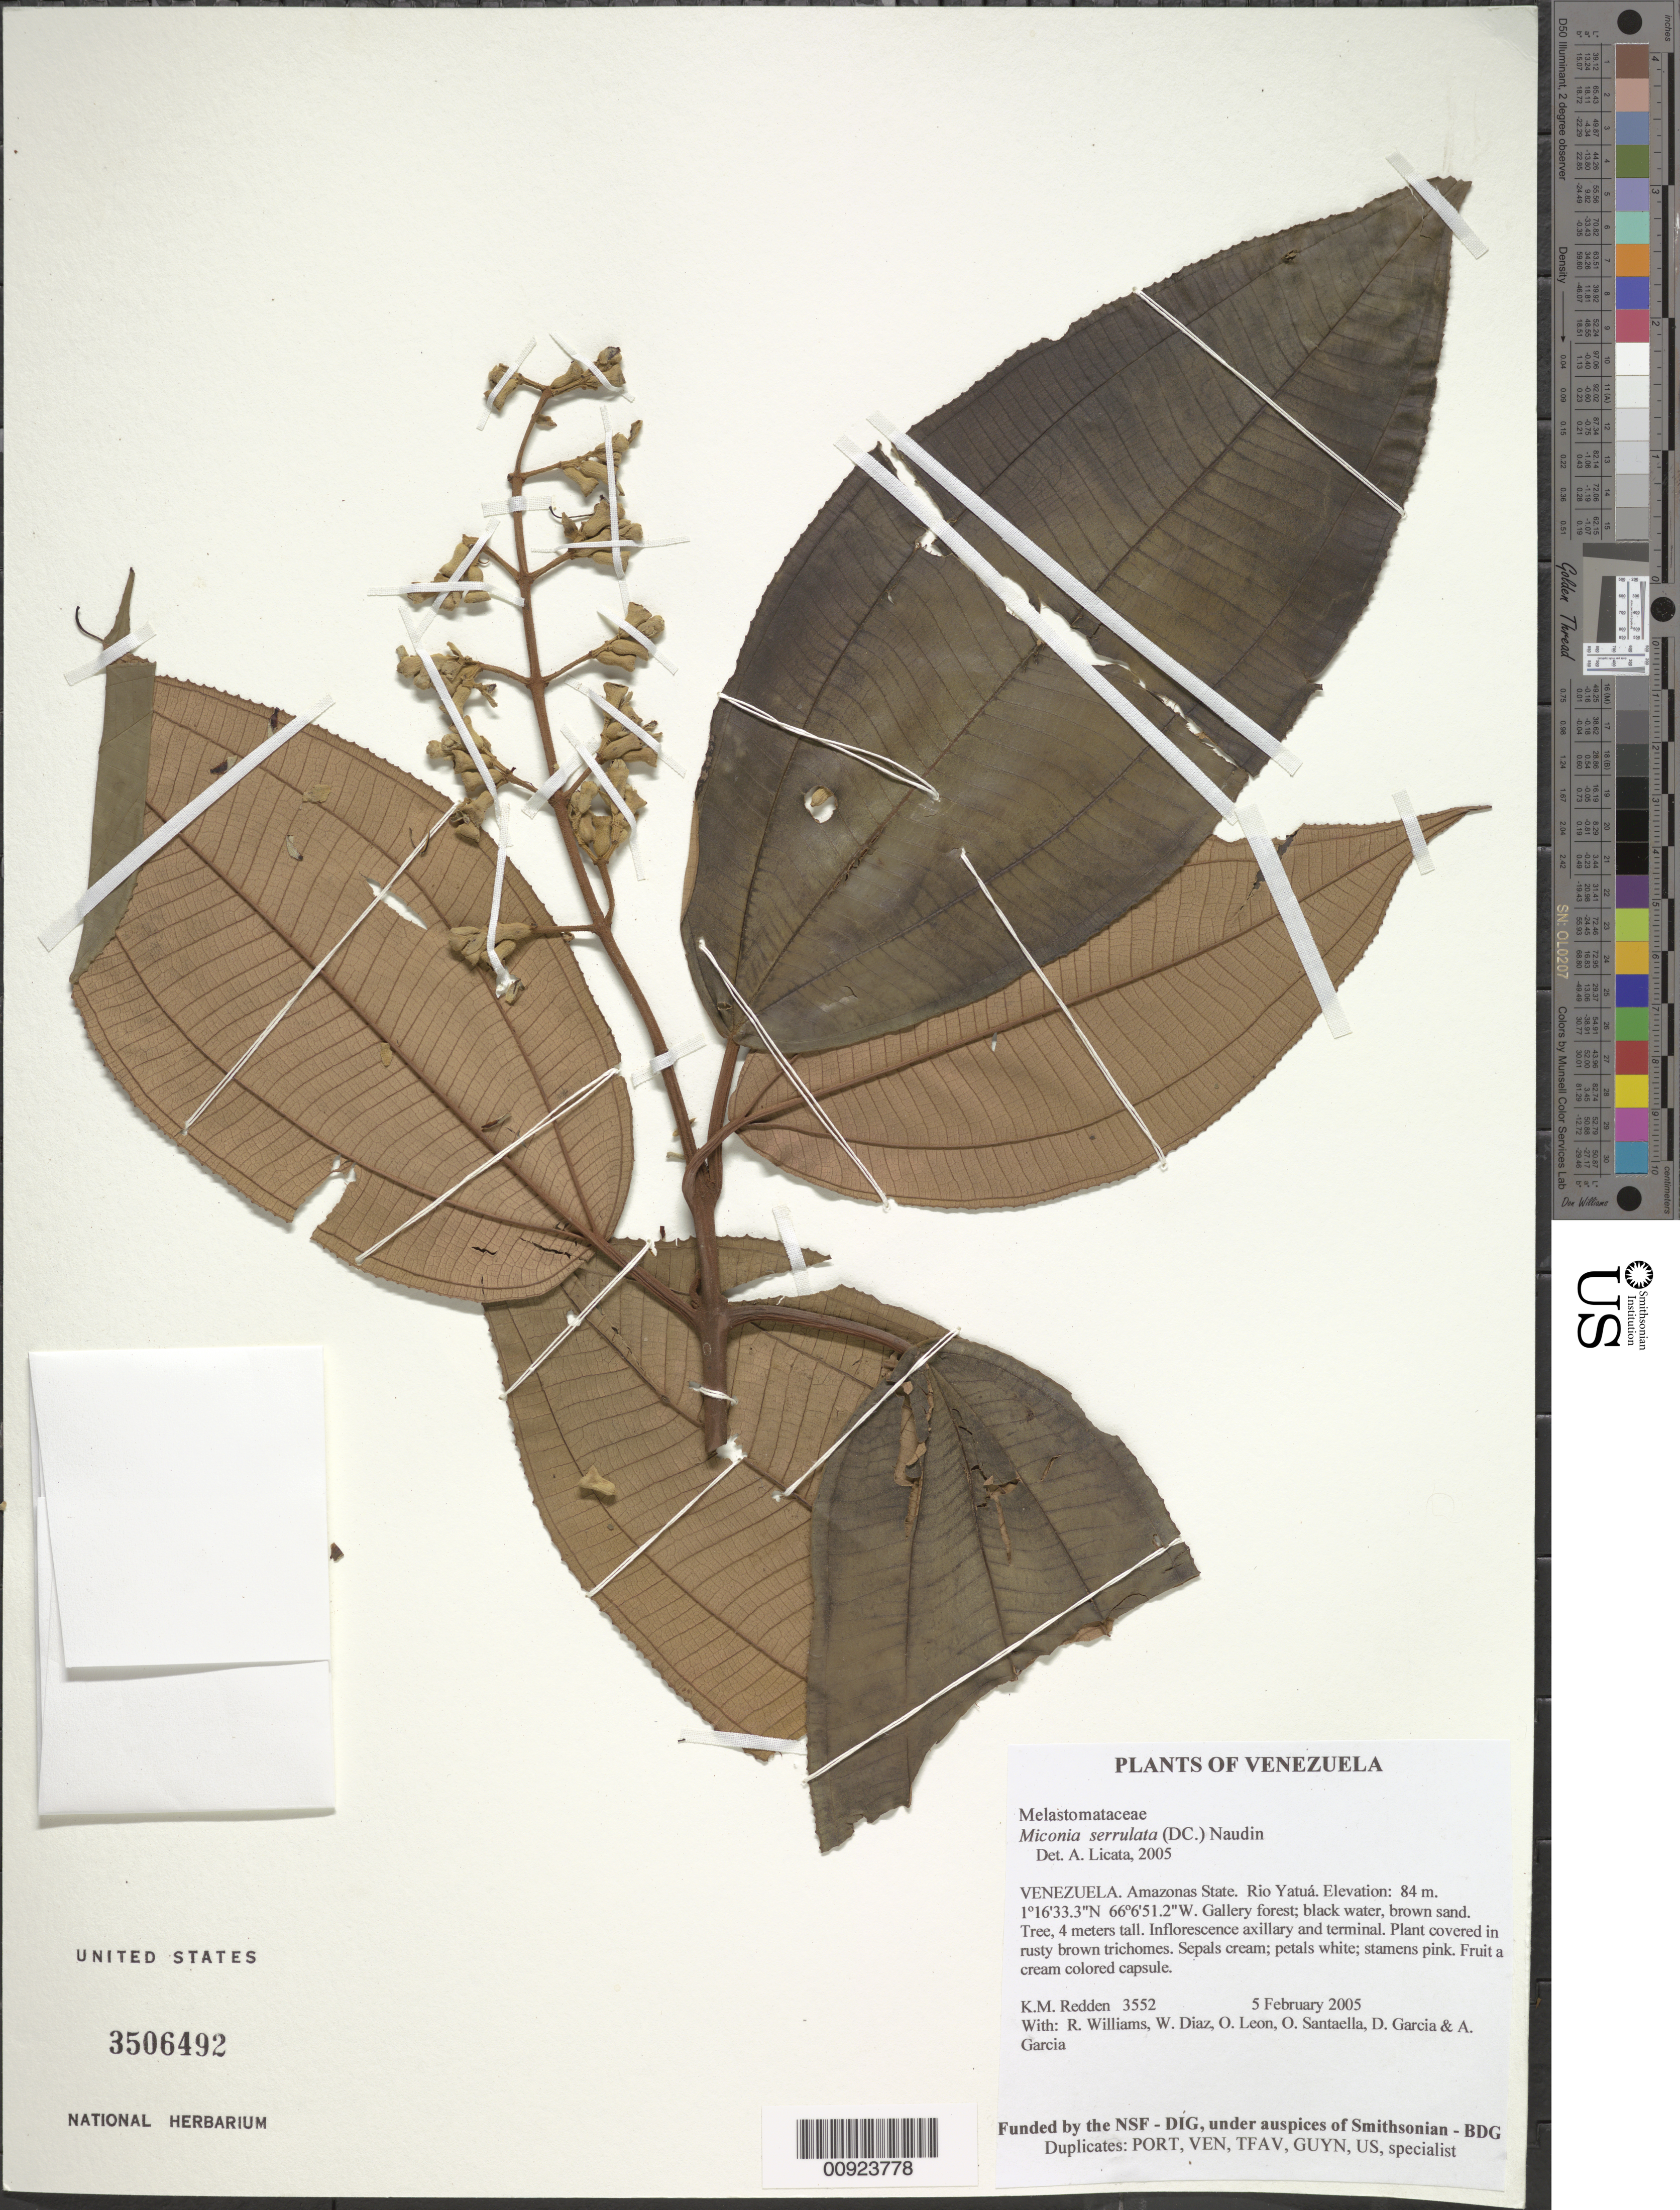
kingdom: Plantae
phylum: Tracheophyta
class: Magnoliopsida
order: Myrtales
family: Melastomataceae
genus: Miconia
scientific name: Miconia serrulata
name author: (DC.) Naudin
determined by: Licata, A., (PORT), Univ. Nac. Exp. de los Llanos Ezequiel Zamora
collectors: K. M. Redden, R. Williams, W. Díaz P., O. León, O. Santaella, D. Garcia & A. Garcia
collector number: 3552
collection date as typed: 5 February 2005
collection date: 2005-02-05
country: Venezuela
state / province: Amazonas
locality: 18 - Rio Yatuá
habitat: Gallery forest; black water, brown sand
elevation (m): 84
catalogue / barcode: US 3506492